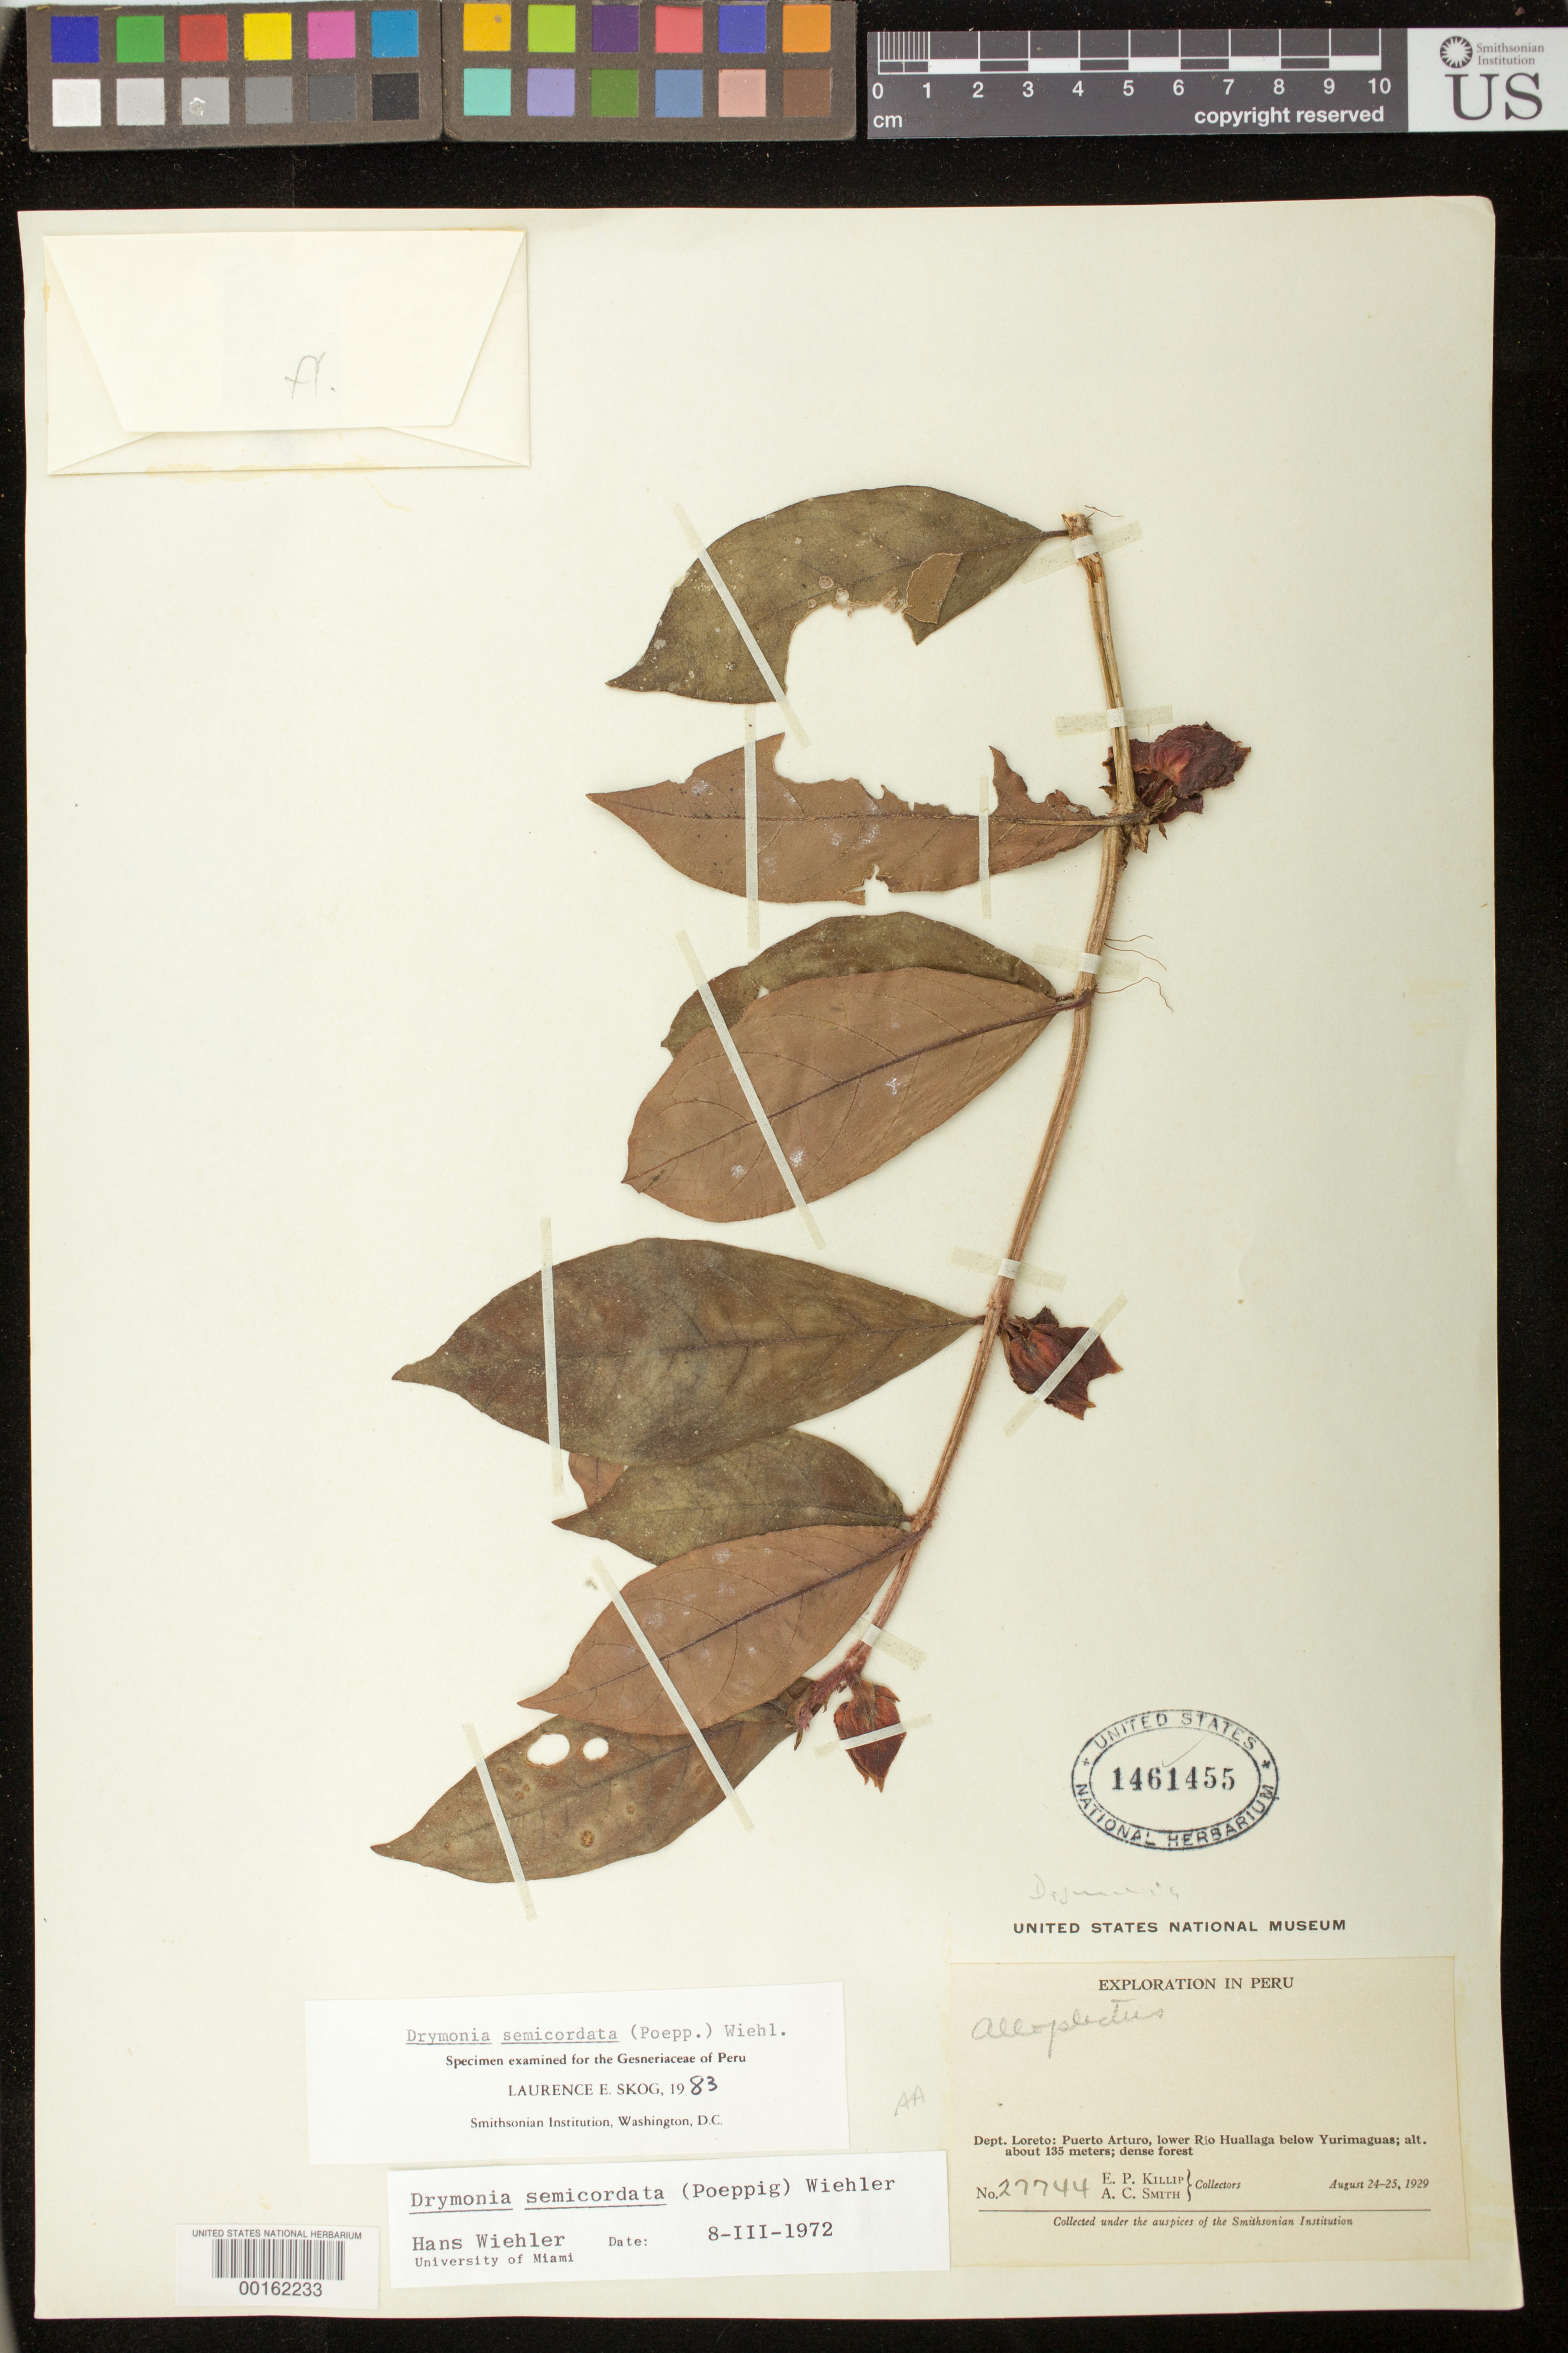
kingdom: Plantae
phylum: Tracheophyta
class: Magnoliopsida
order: Lamiales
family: Gesneriaceae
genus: Drymonia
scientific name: Drymonia semicordata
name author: (Poepp.) Wiehler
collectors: E. P. Killip & A. C. Smith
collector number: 27744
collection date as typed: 24-25 Aug 1929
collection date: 1929-08-24/1929-08-25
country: Peru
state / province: Loreto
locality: Puerto Arturo, lower Rio Huallaga below Yurimaguas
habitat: Dense forest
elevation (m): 135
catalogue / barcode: US 1461455